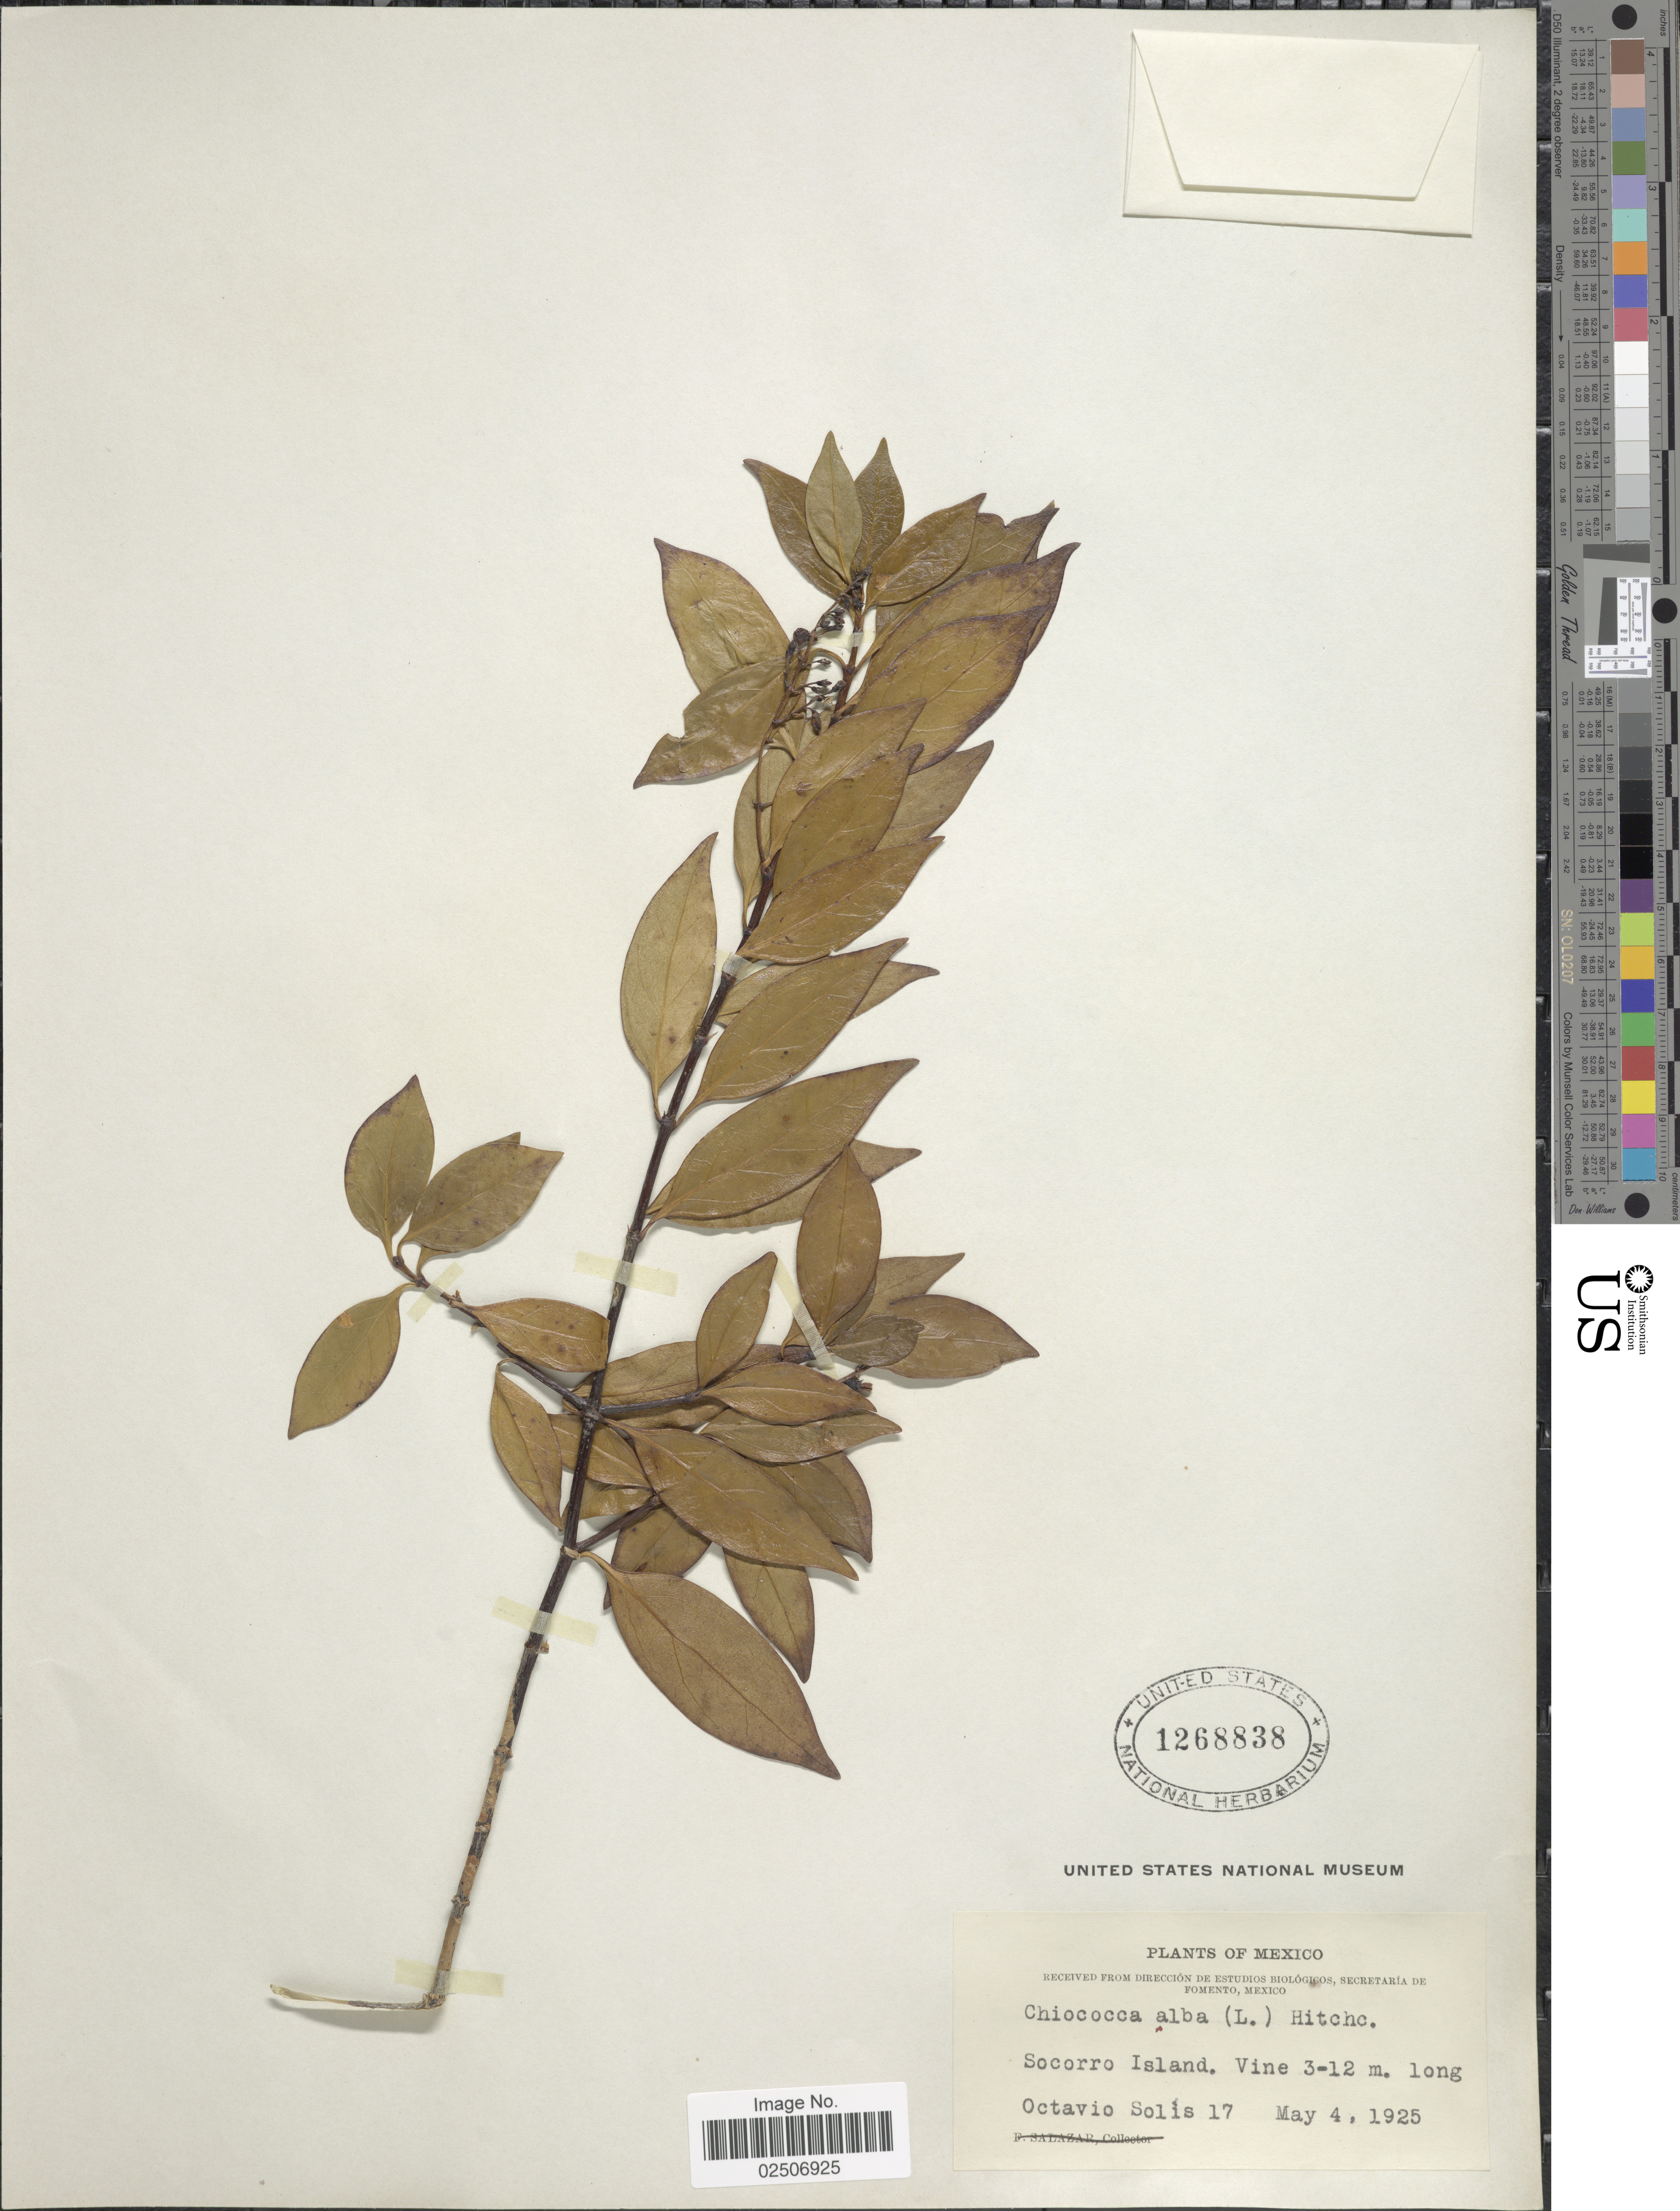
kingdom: Plantae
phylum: Tracheophyta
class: Magnoliopsida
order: Gentianales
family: Rubiaceae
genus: Chiococca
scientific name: Chiococca alba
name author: (L.) Hitchc.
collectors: O. Solis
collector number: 17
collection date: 1925-05-04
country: Mexico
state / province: Colima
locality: Socorro Island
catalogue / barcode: US 1268838